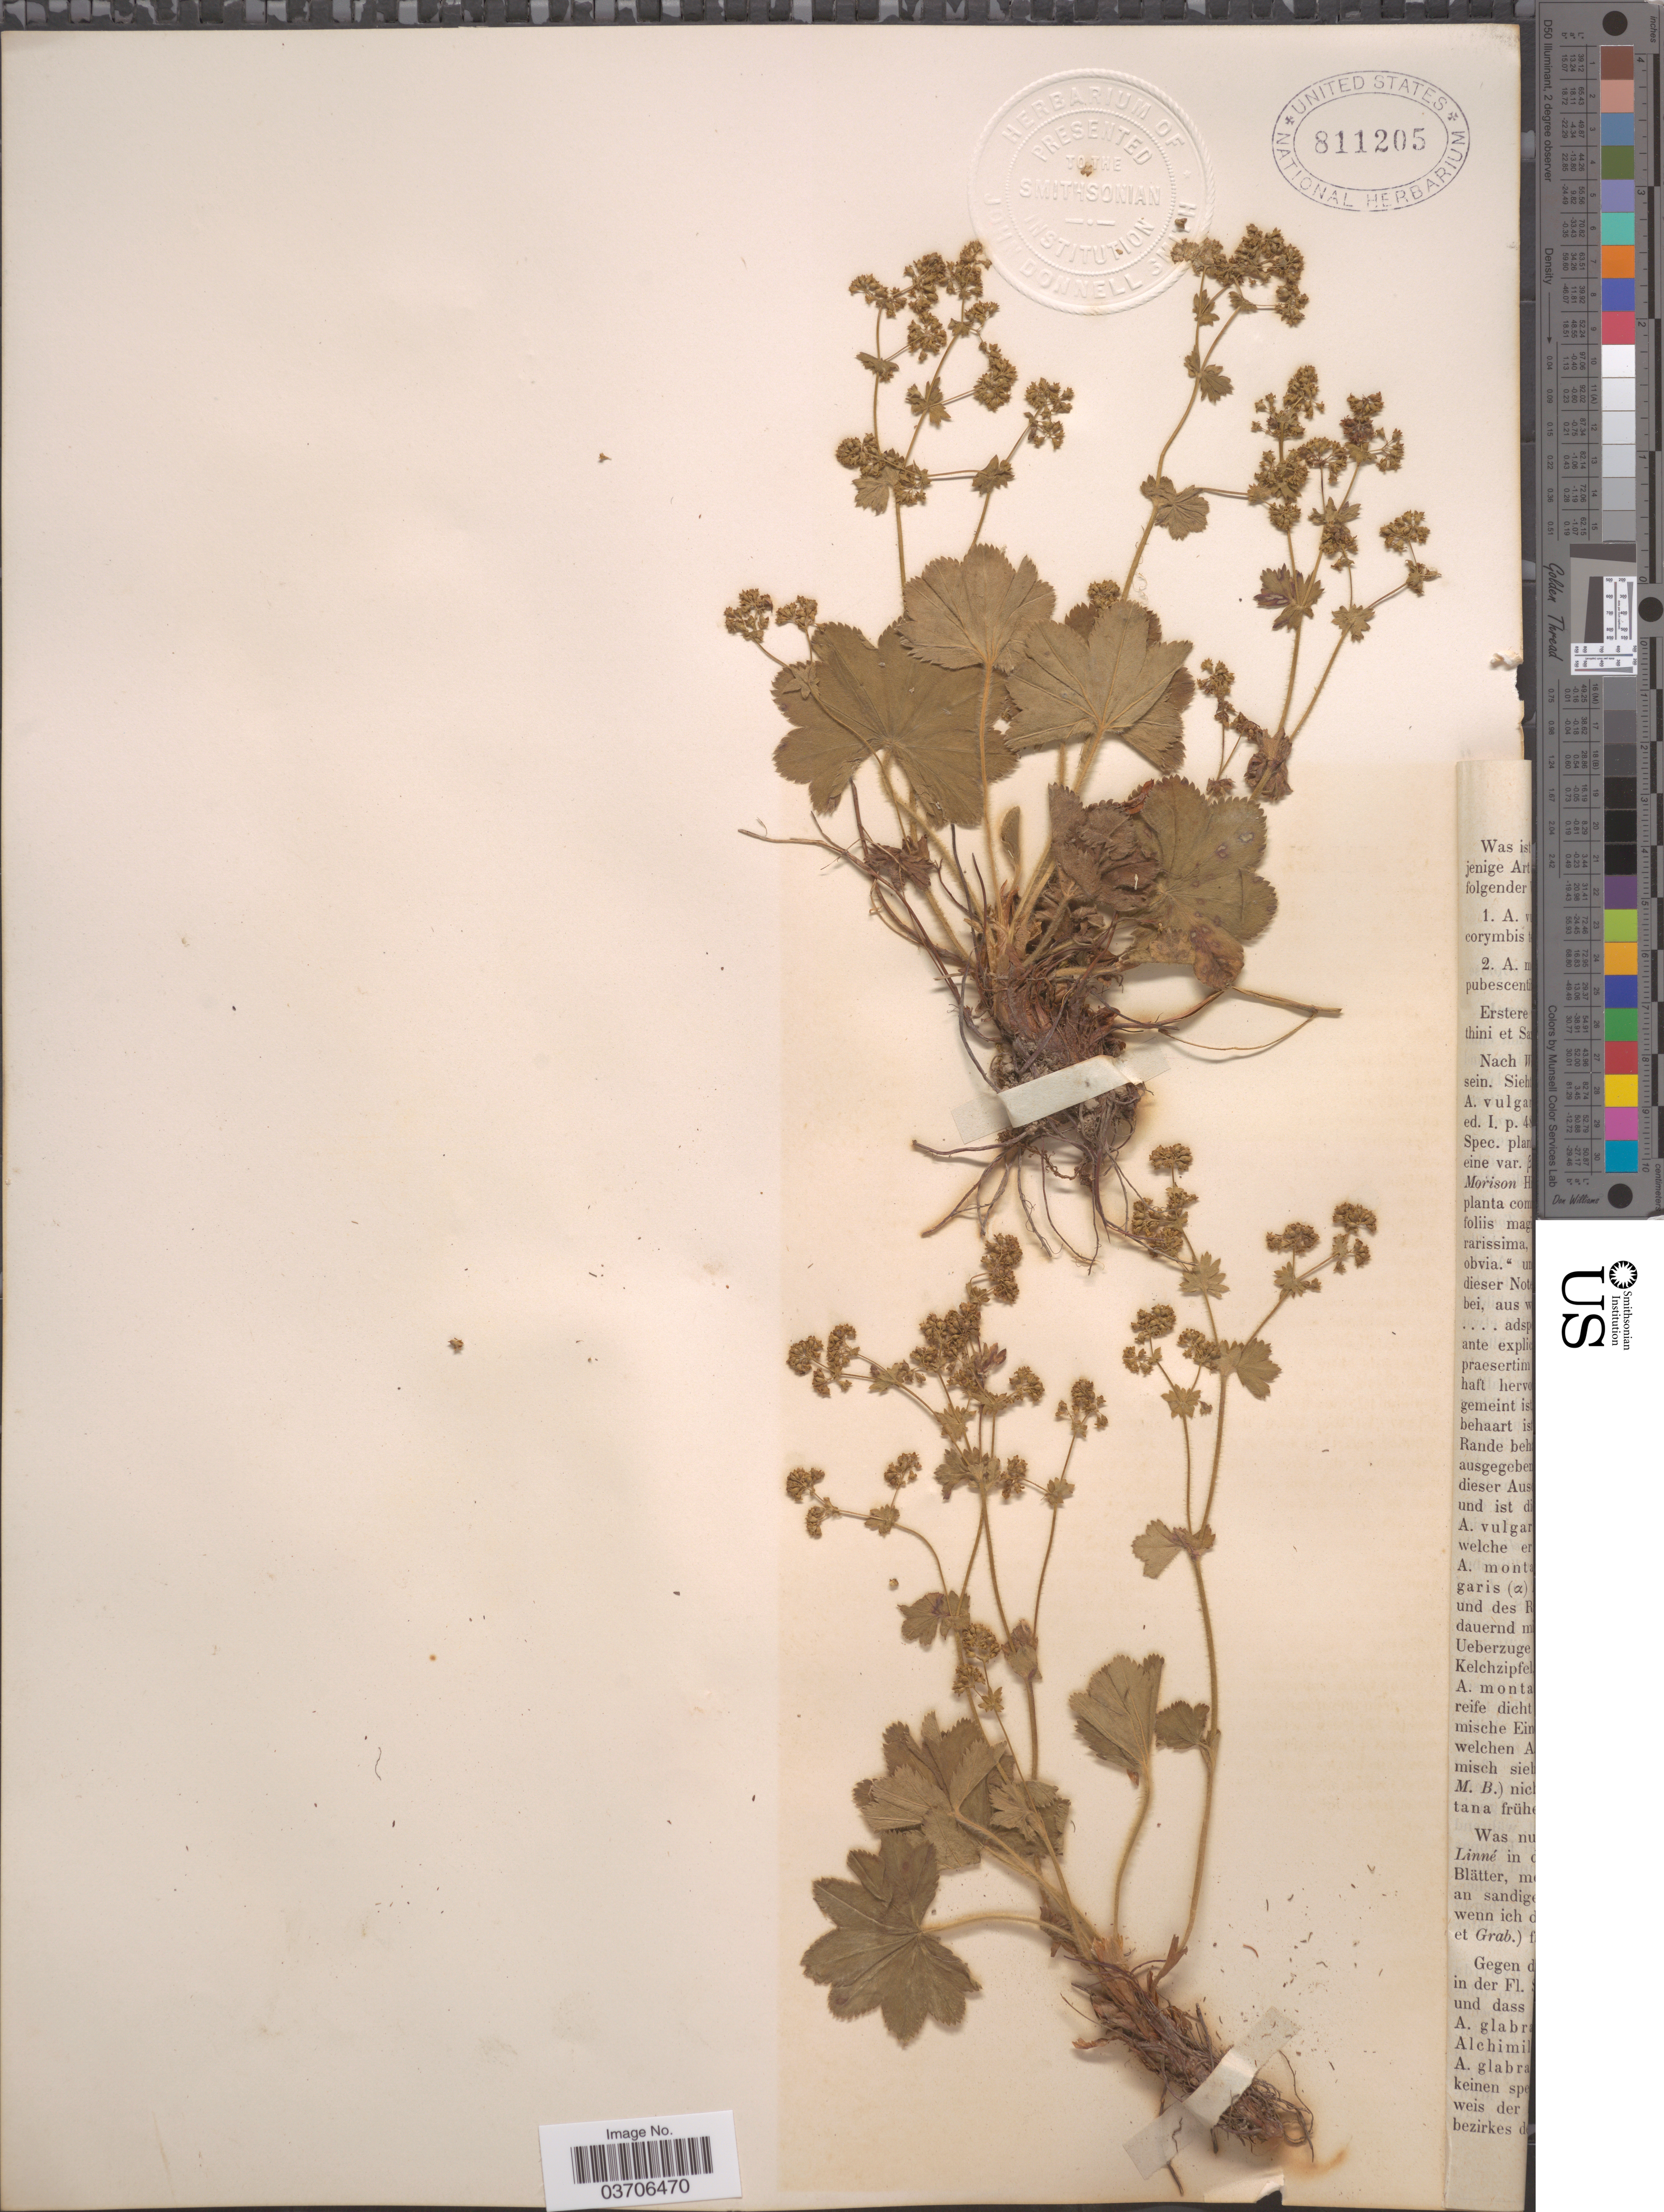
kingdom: Plantae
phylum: Tracheophyta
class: Magnoliopsida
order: Rosales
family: Rosaceae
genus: Alchemilla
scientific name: Alchemilla vulgaris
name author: L.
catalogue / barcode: US 811205